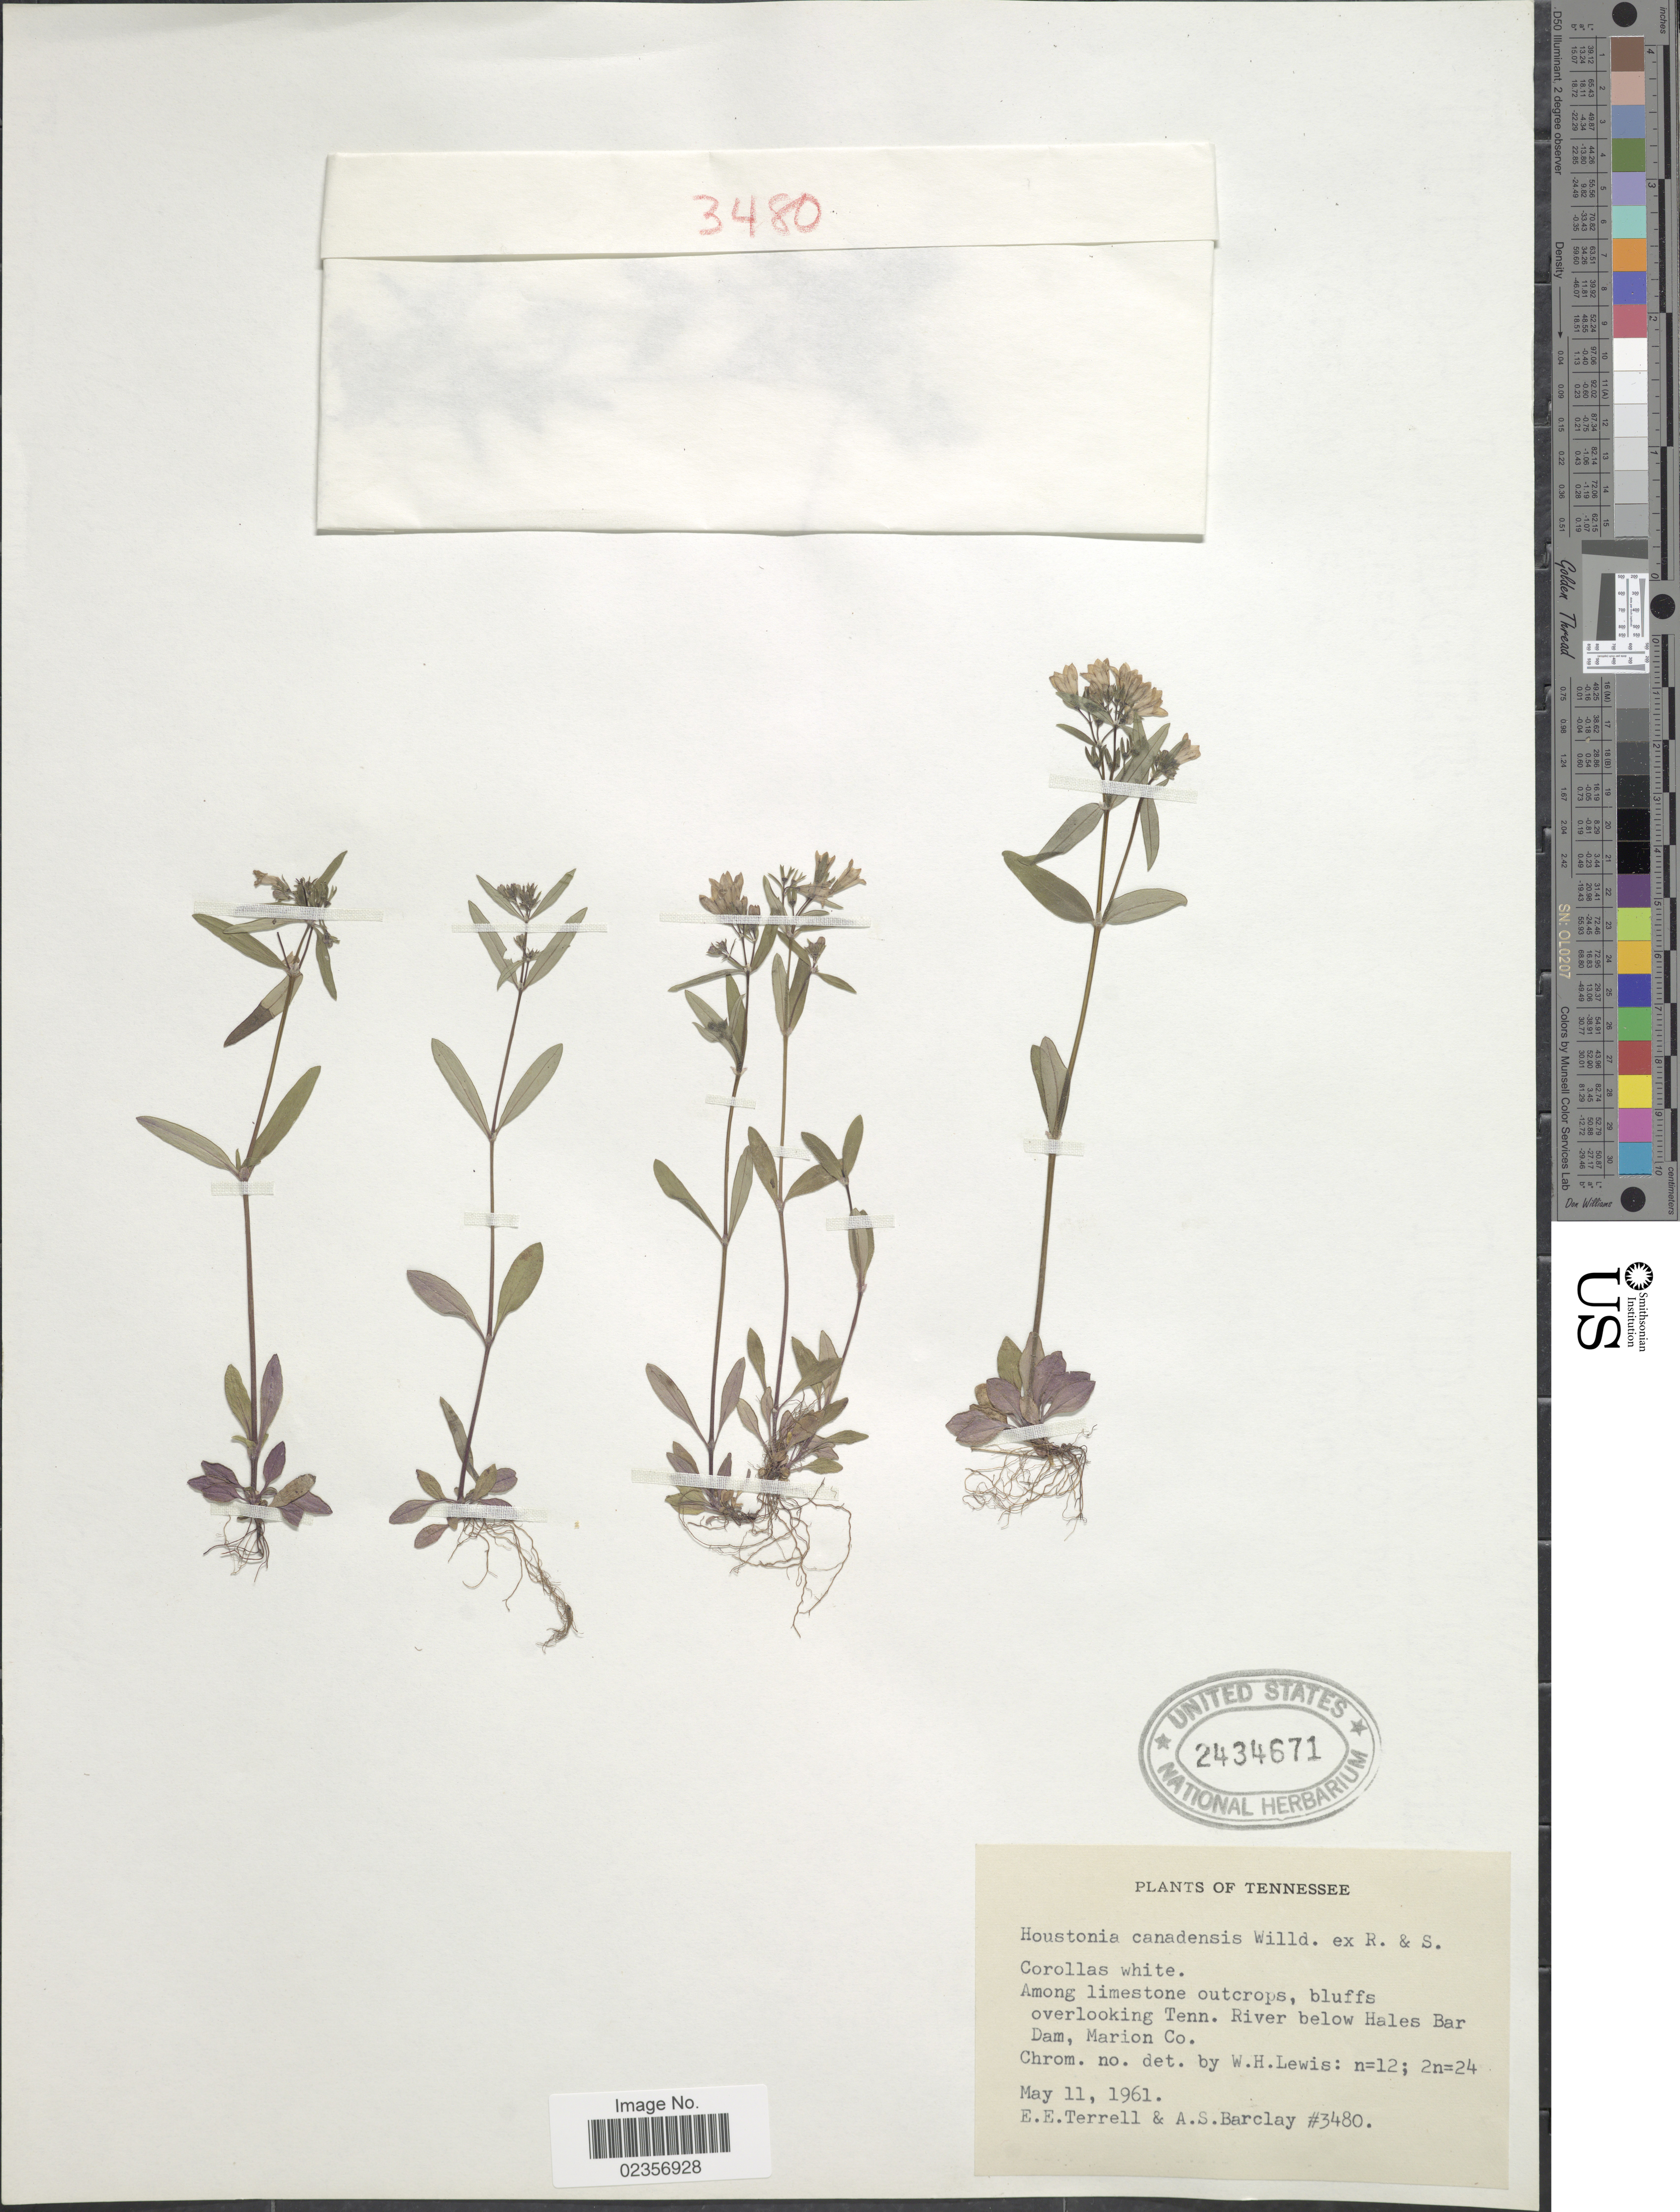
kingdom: Plantae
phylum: Tracheophyta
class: Magnoliopsida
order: Gentianales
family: Rubiaceae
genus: Houstonia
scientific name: Houstonia canadensis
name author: Willd.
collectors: E. E. Terrell & A. S. Barclay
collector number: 3480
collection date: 1961-05-11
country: United States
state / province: Tennessee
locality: Bluffs overlooking Tenn. River below Hales Bar Dam, Marion Co.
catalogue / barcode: US 2434671